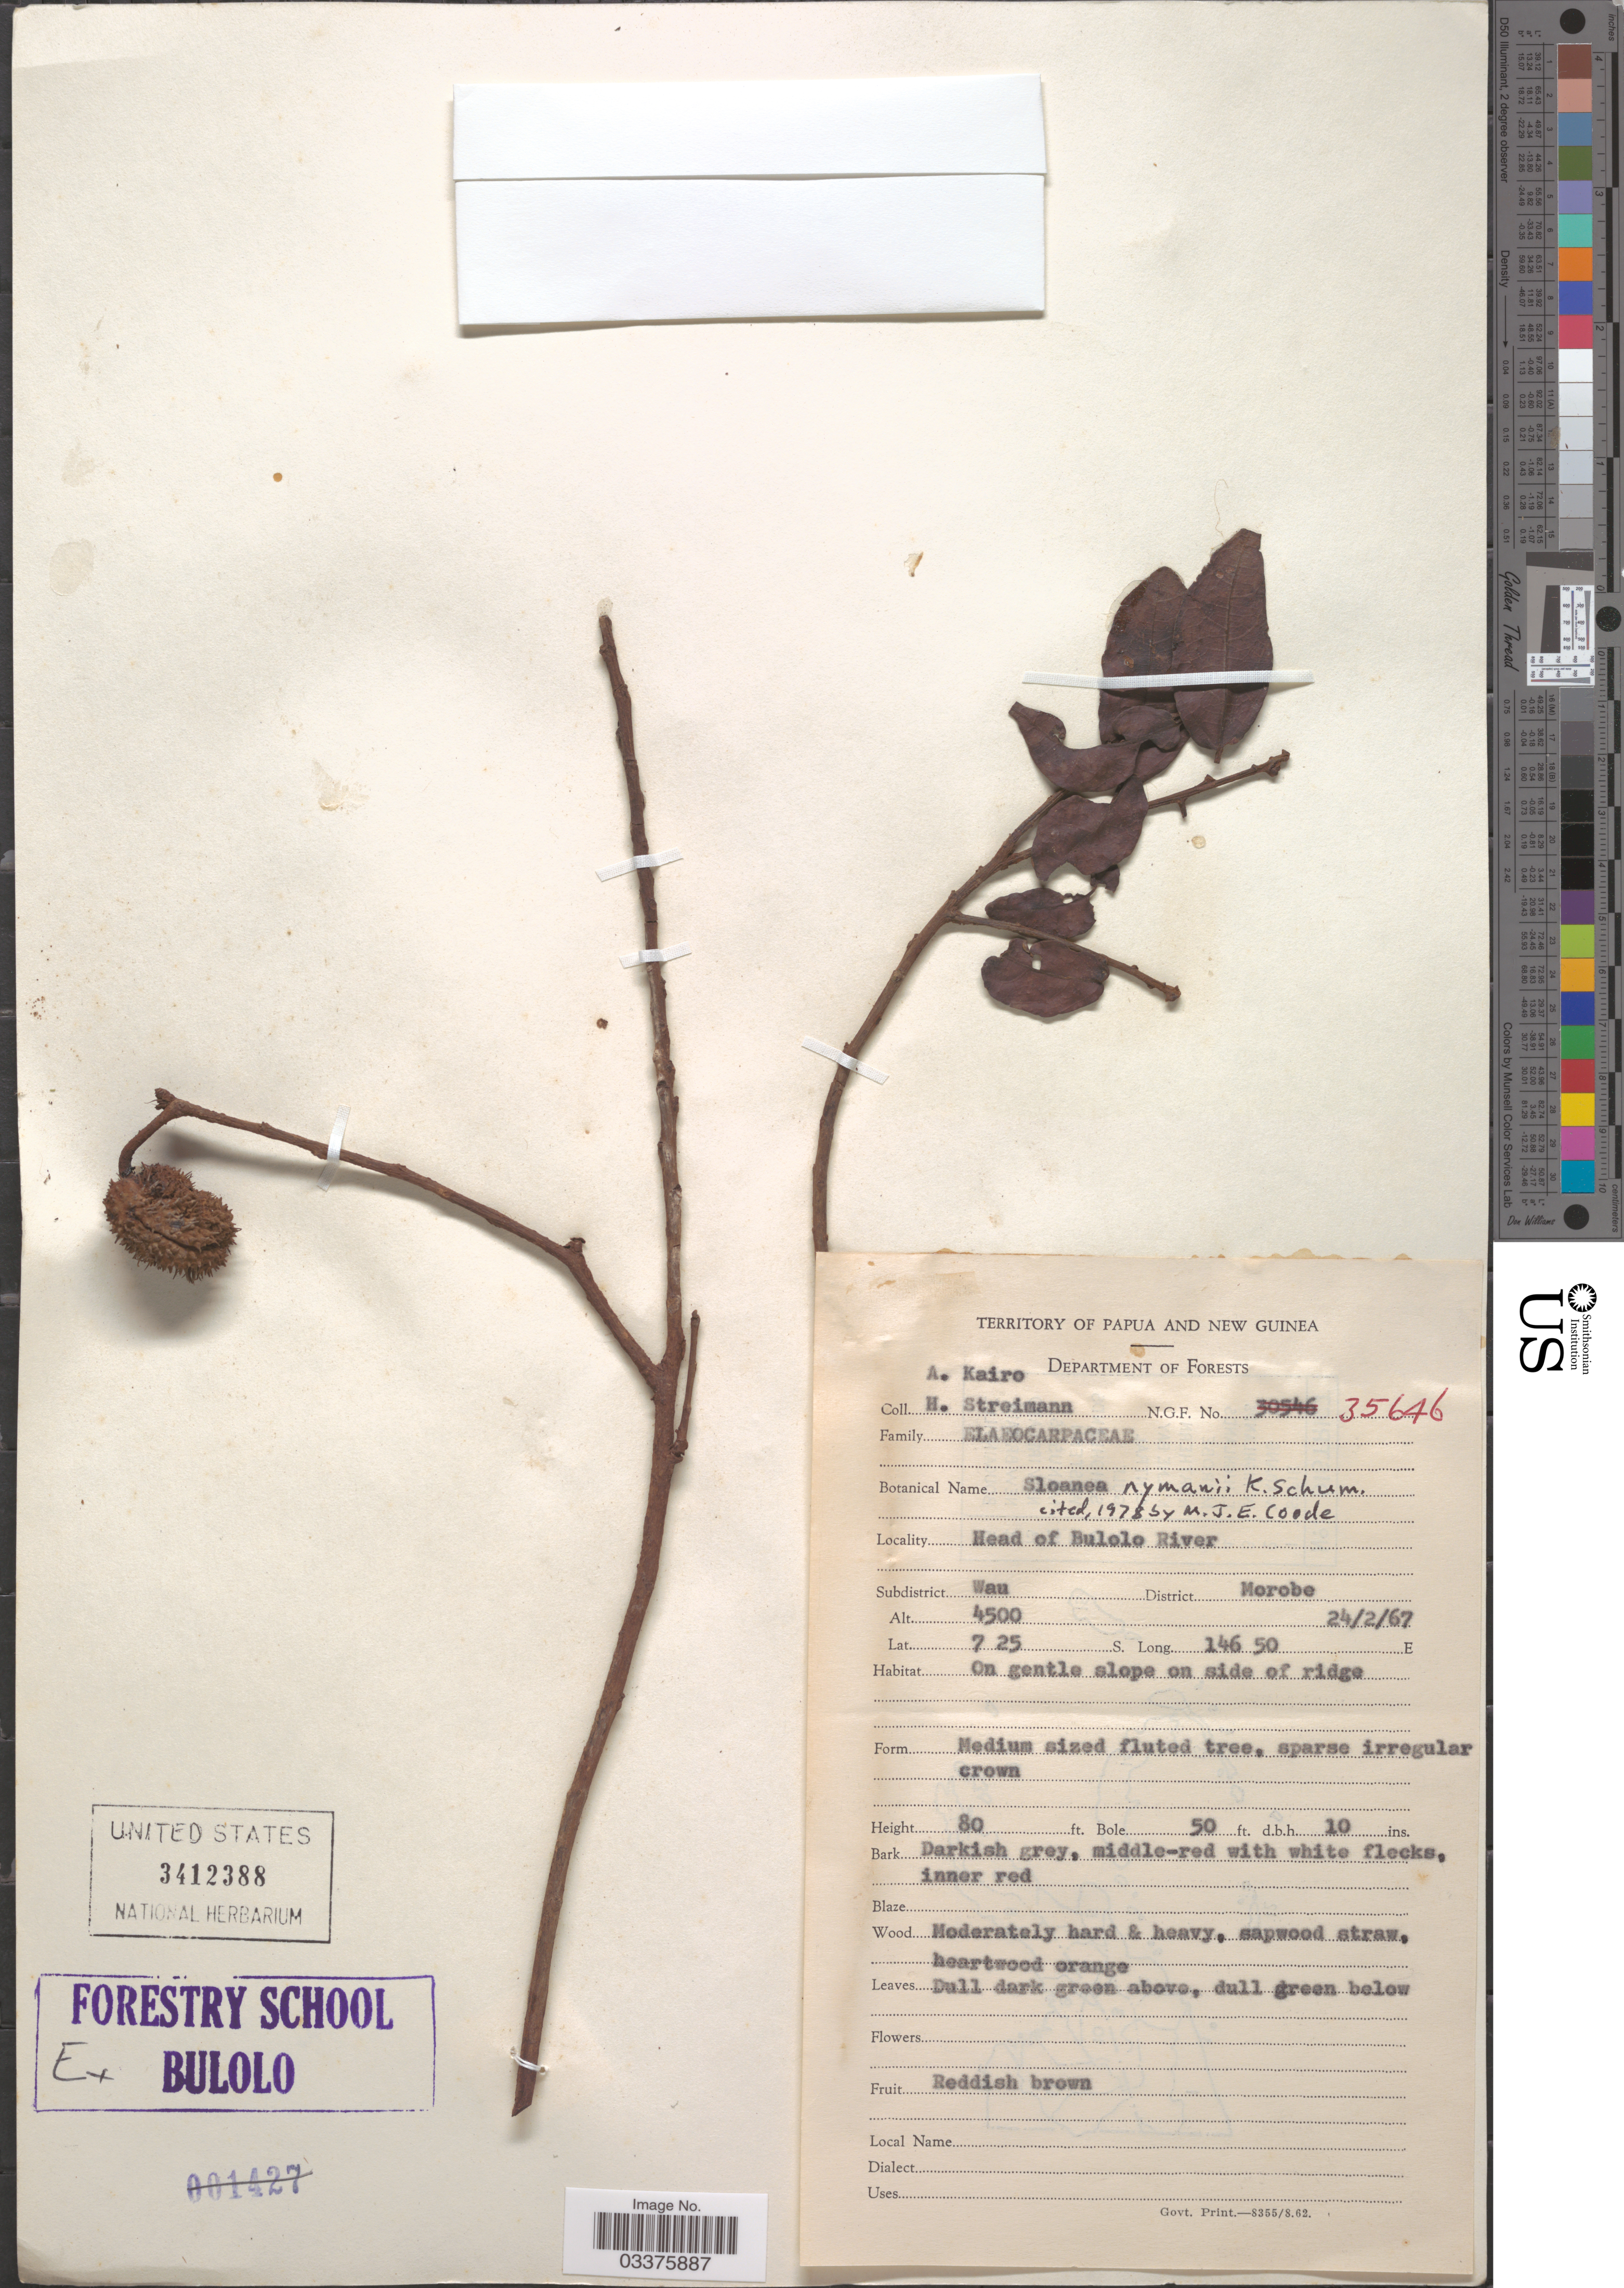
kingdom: Plantae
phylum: Tracheophyta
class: Magnoliopsida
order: Oxalidales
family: Elaeocarpaceae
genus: Sloanea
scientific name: Sloanea nymanii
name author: K. Schum.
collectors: H. Streimann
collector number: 35646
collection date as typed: Transcribed d/m/y: 24/2/67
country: Papua New Guinea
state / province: Morobe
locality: Territory of Papua and New Guinea. Head of Bulolo River. Subdistrict Wau. District Morobe.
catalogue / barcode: US 3412388